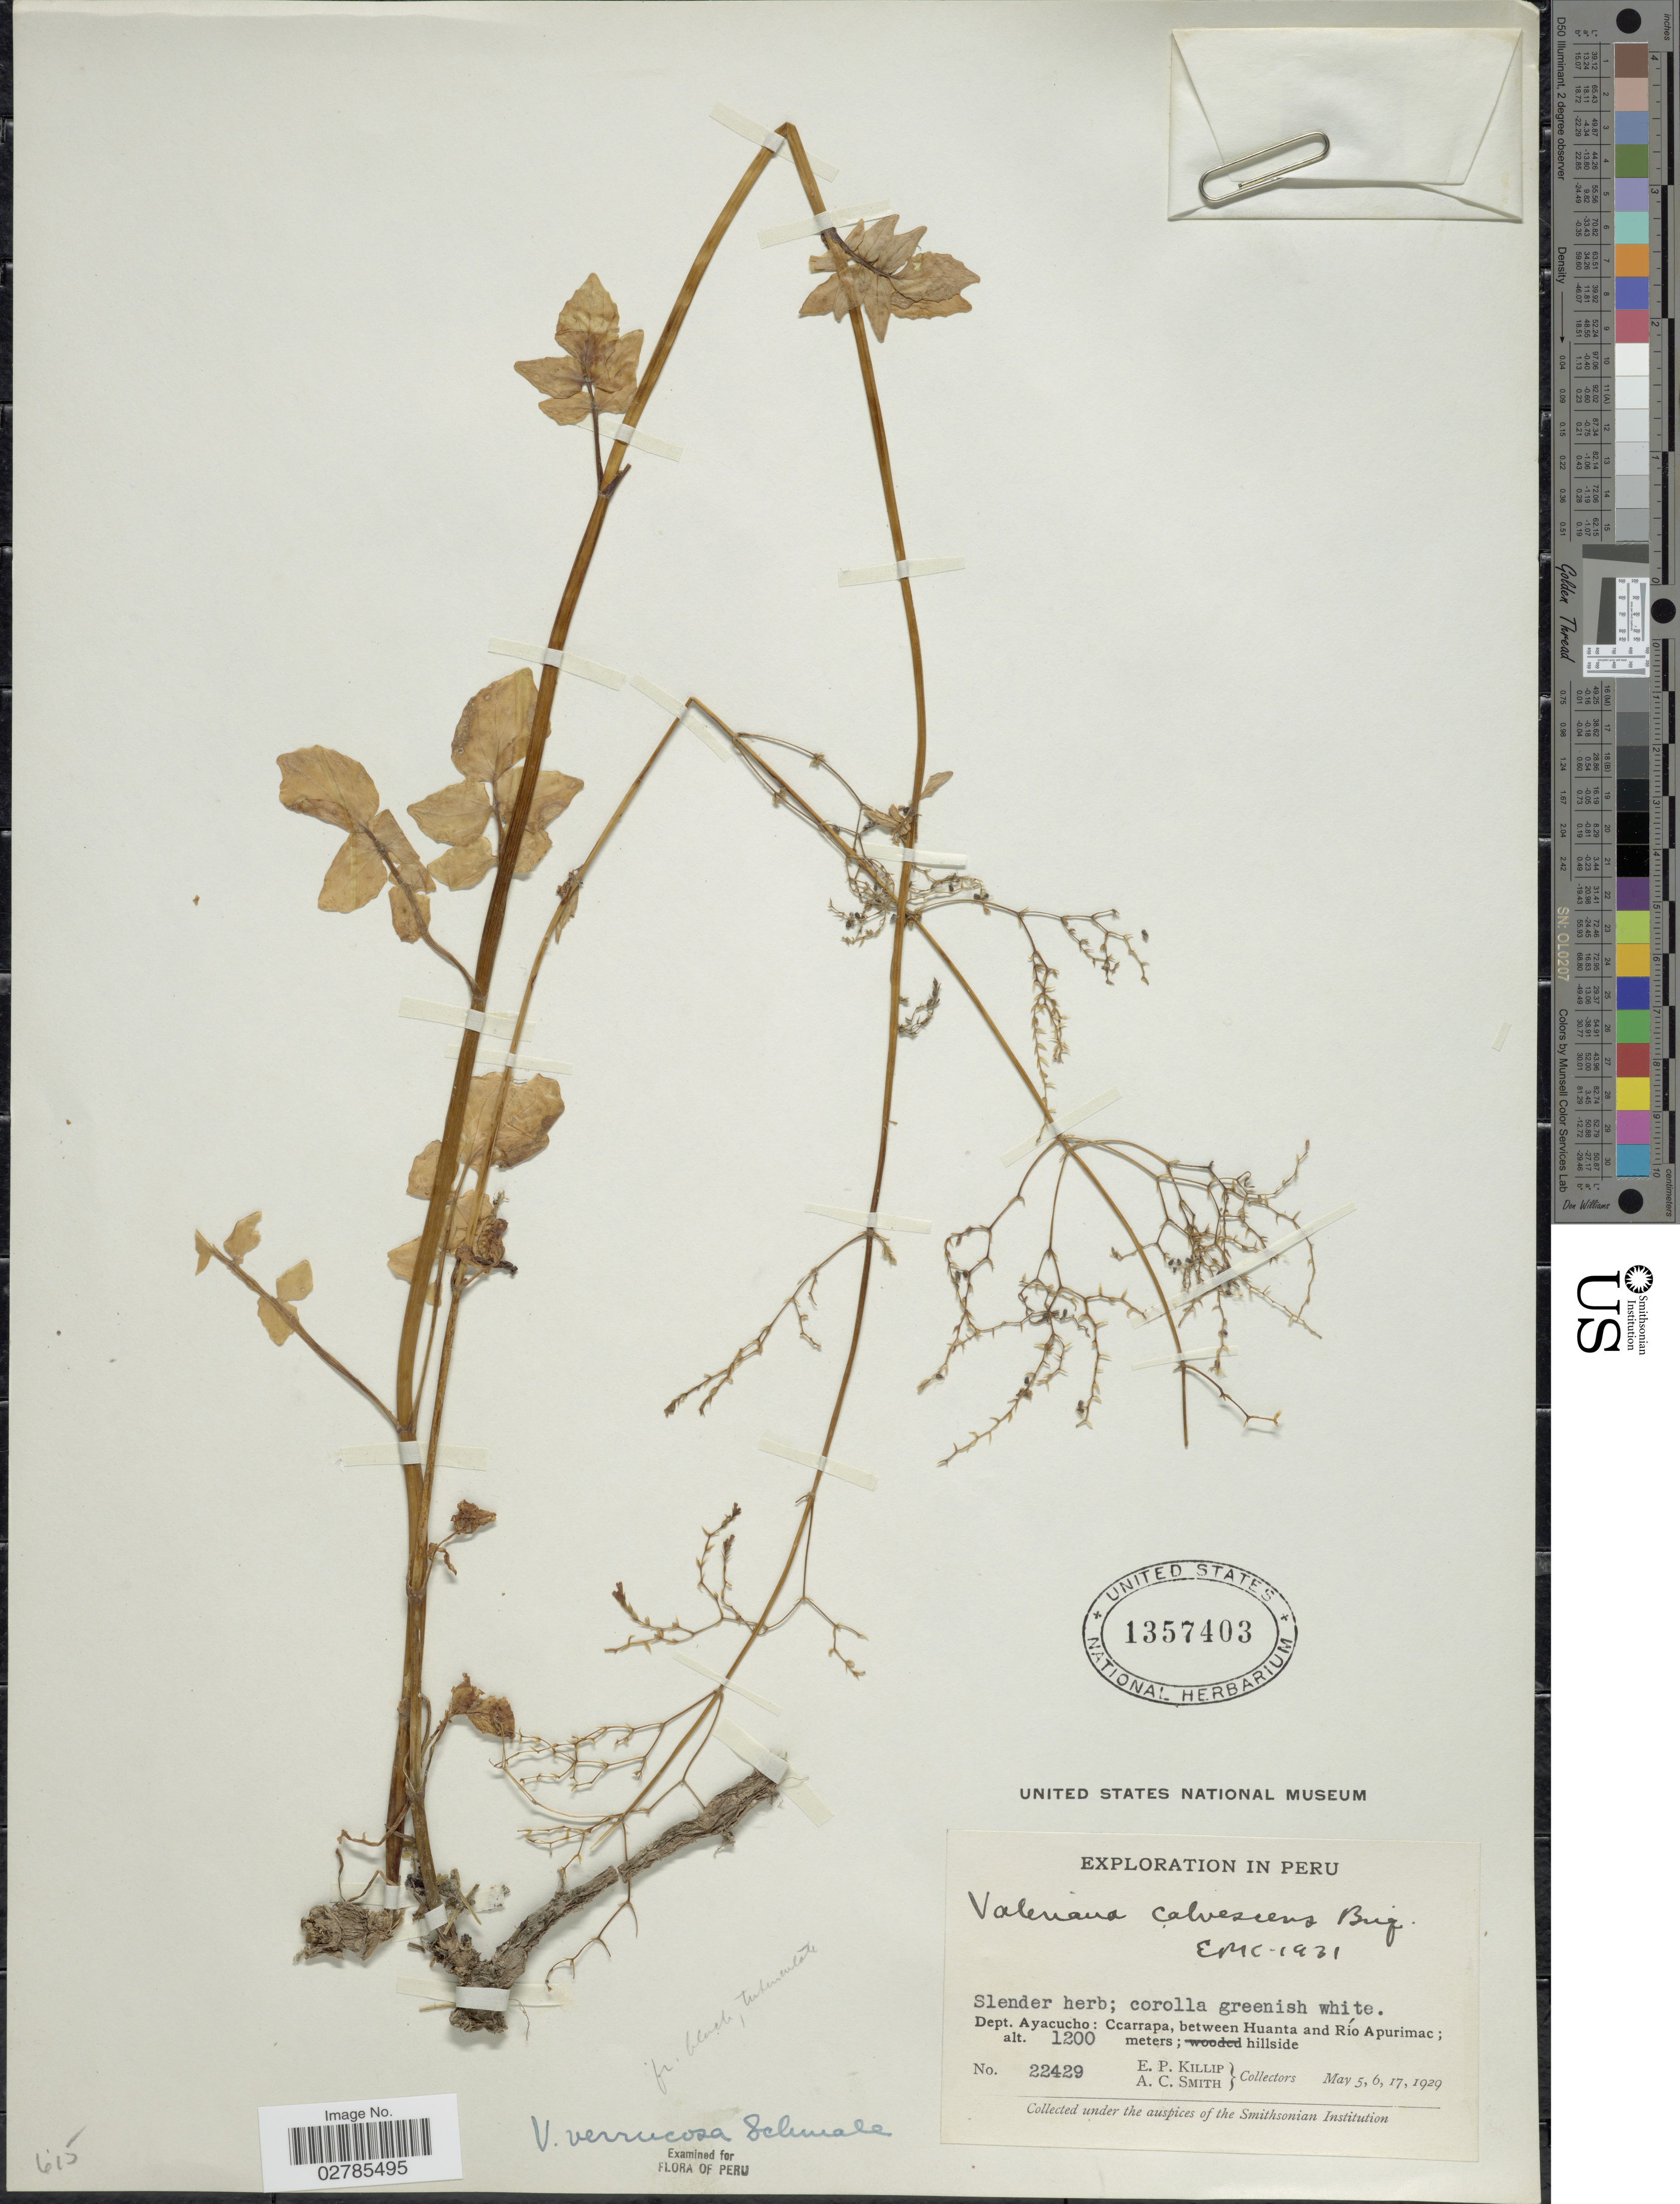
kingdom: Plantae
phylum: Tracheophyta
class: Magnoliopsida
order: Dipsacales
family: Caprifoliaceae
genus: Valeriana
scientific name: Valeriana verrucosa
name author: Schmale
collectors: E. P. Killip & A. C. Smith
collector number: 22429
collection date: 1929-05-05/1929-05-17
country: Peru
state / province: Ayacucho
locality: Dept. Ayacucho: Ccarrapa, between Huanta and Río Apurimac.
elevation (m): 1200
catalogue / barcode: US 1357403